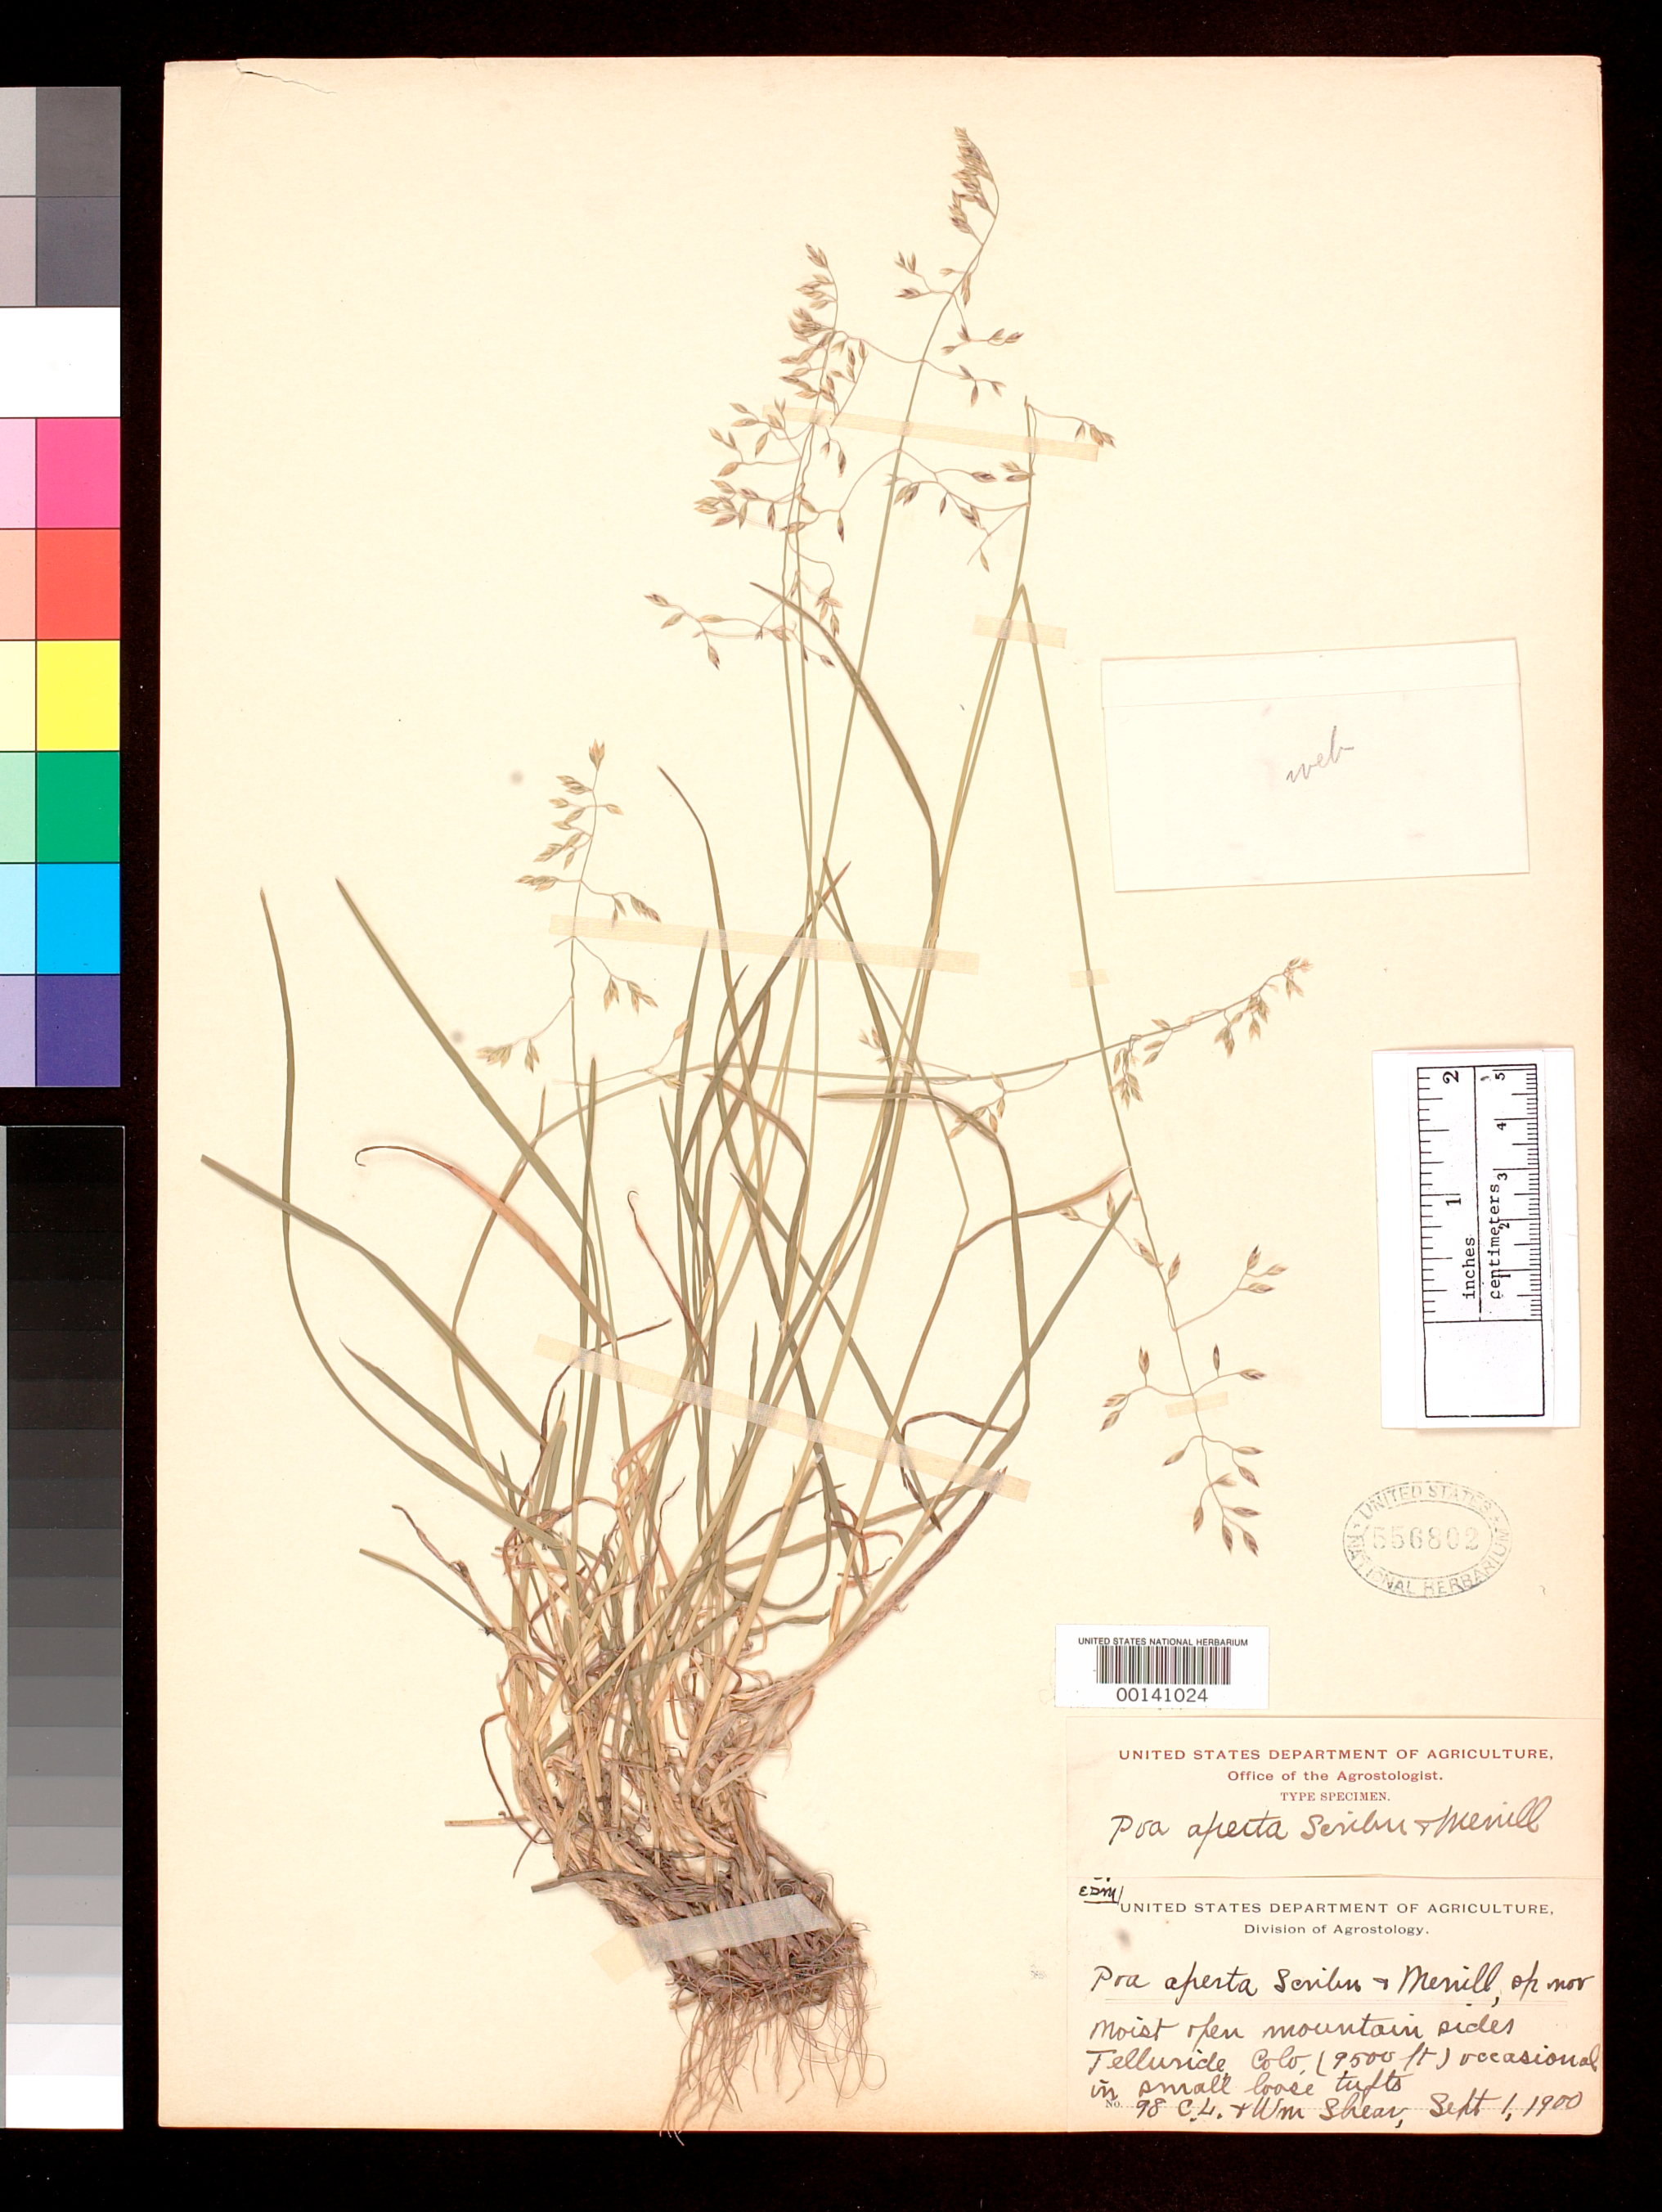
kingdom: Plantae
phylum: Tracheophyta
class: Liliopsida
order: Poales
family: Poaceae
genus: Poa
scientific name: Poa aperta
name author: Scribn. & Merr.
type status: Holotype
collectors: C. L. Shear & W. Shear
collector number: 98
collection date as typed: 01 Sep 1900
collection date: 1900-09-01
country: United States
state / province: Colorado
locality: Tellurido.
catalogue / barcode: US 556802